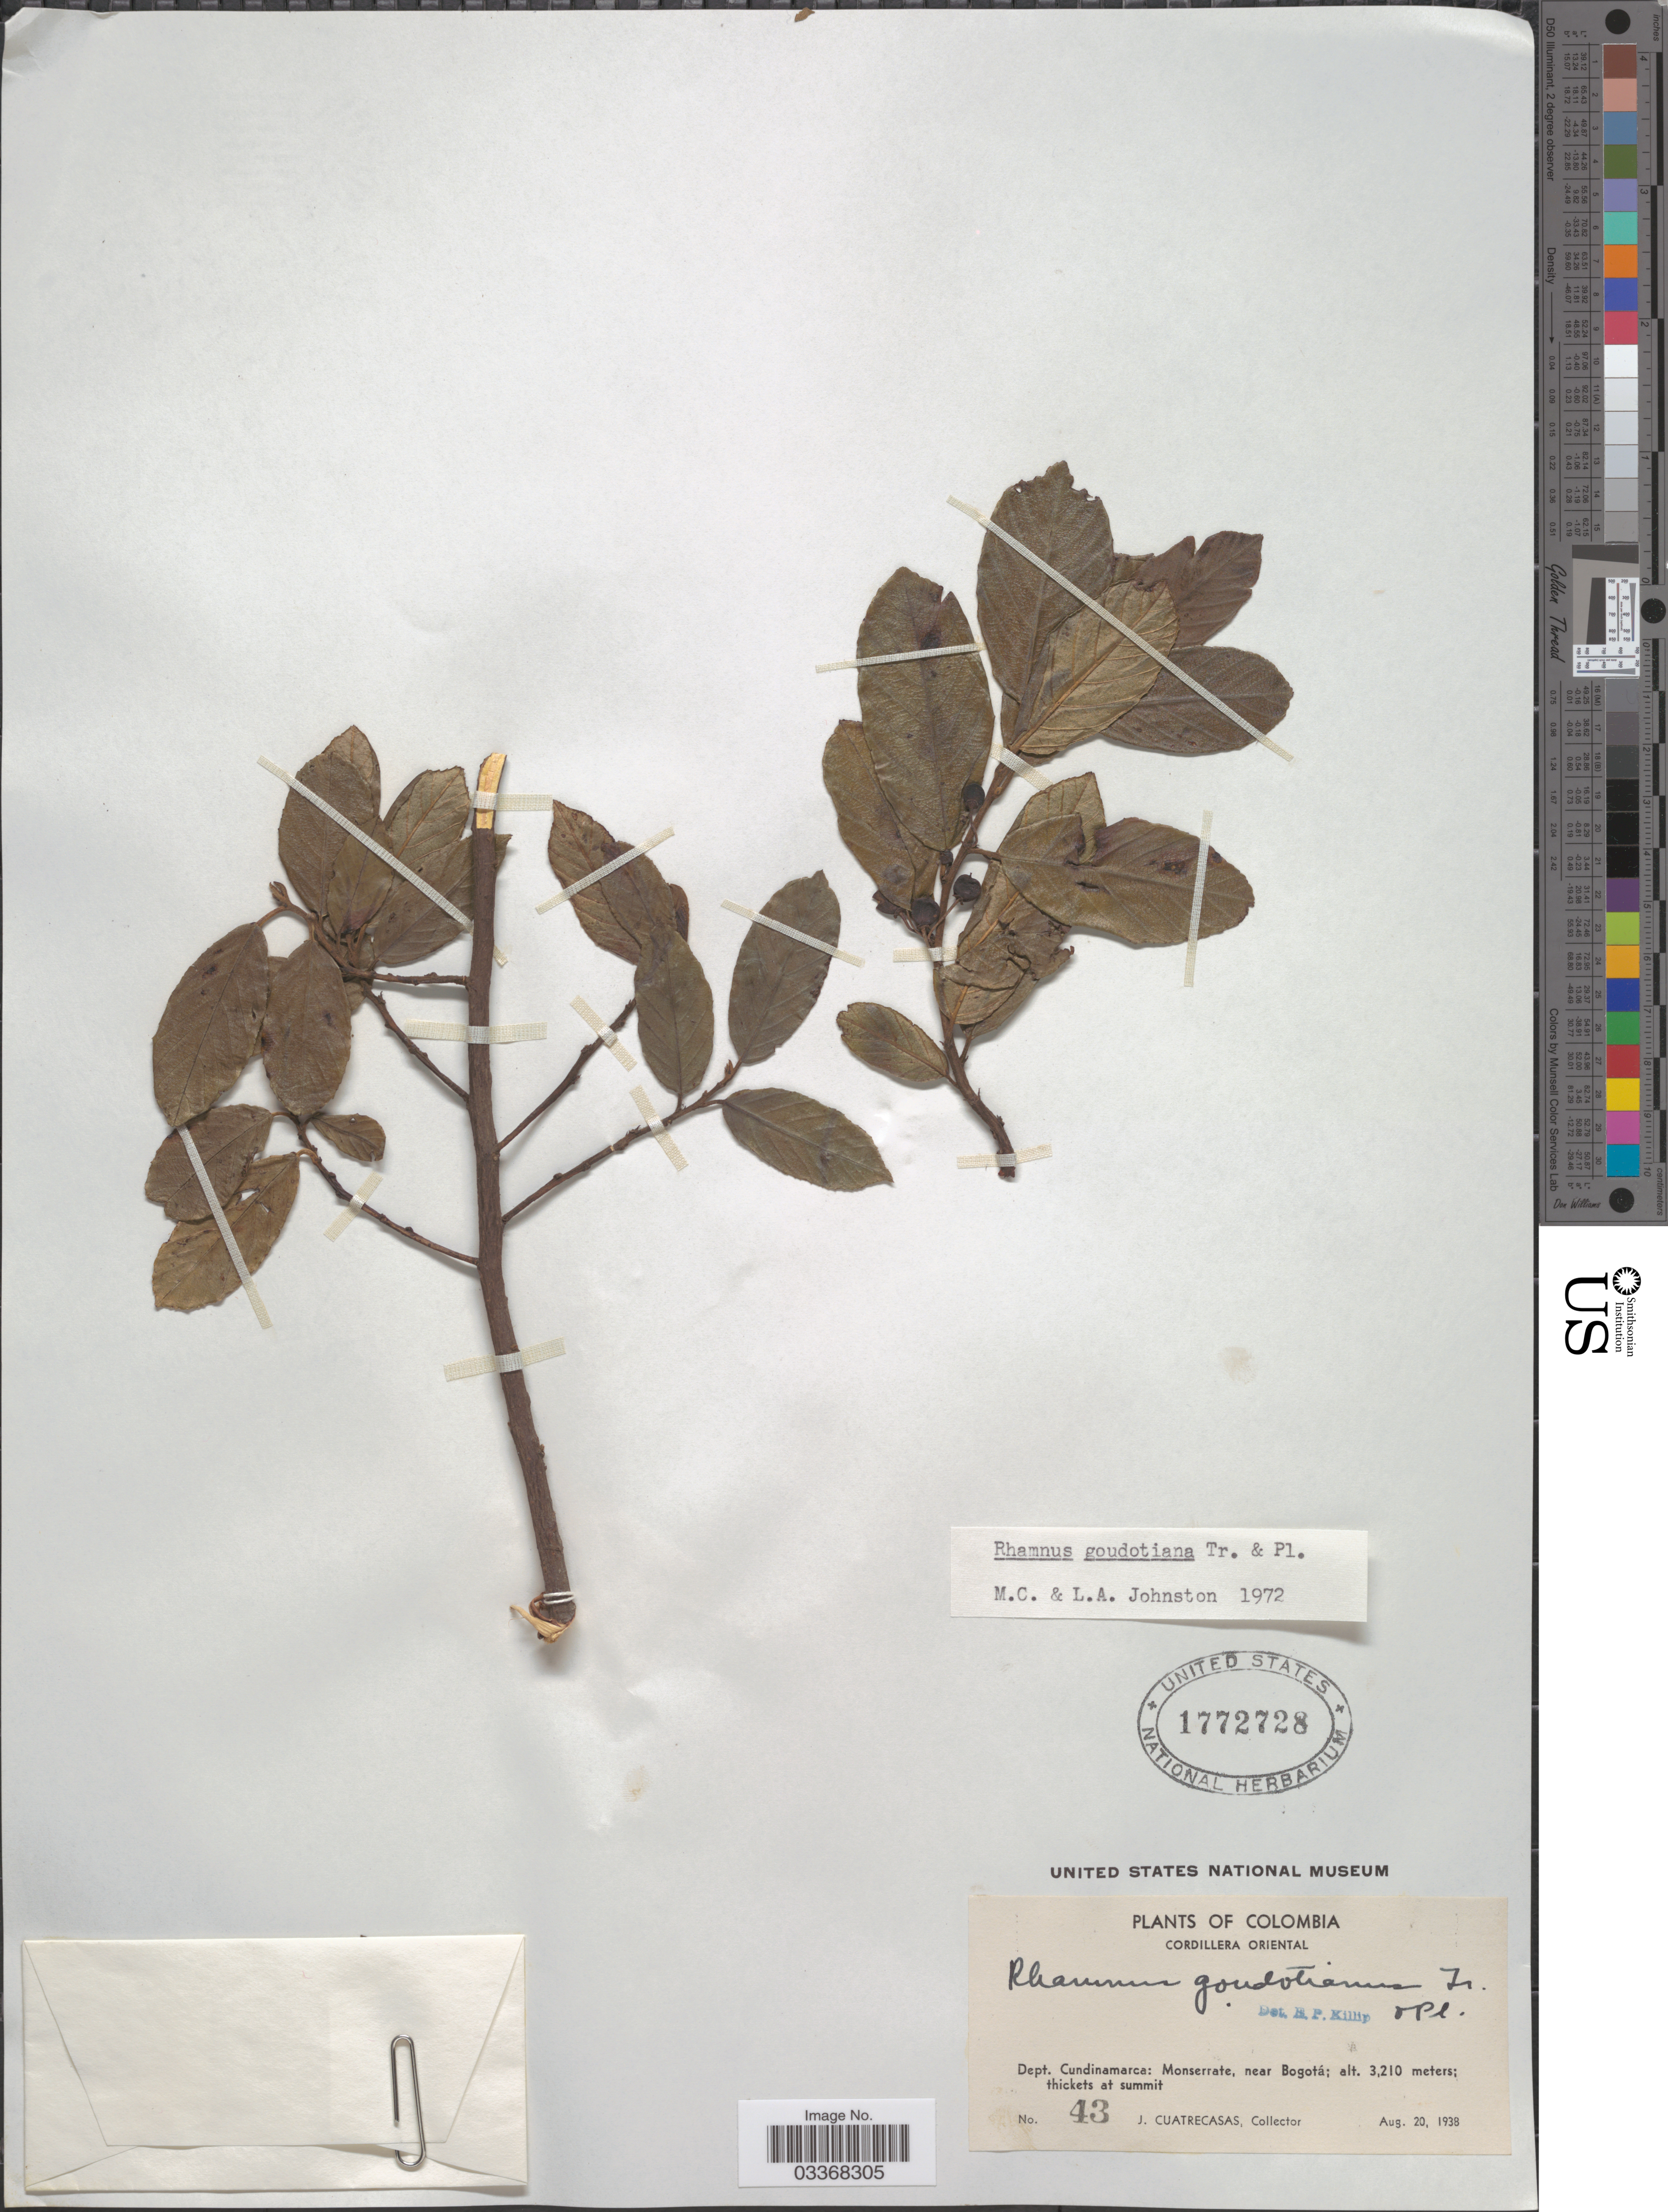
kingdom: Plantae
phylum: Tracheophyta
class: Magnoliopsida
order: Rosales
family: Rhamnaceae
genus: Frangula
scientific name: Frangula goudotiana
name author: (Triana & Planch.) Grubov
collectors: J. Cuatrecasas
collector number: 43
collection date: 1938-08-20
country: Colombia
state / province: Cundinamarca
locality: Cordillera Oriental, Dept. Cundinamarca: Monserrate, near Bogotá.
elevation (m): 3210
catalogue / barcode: US 1772728